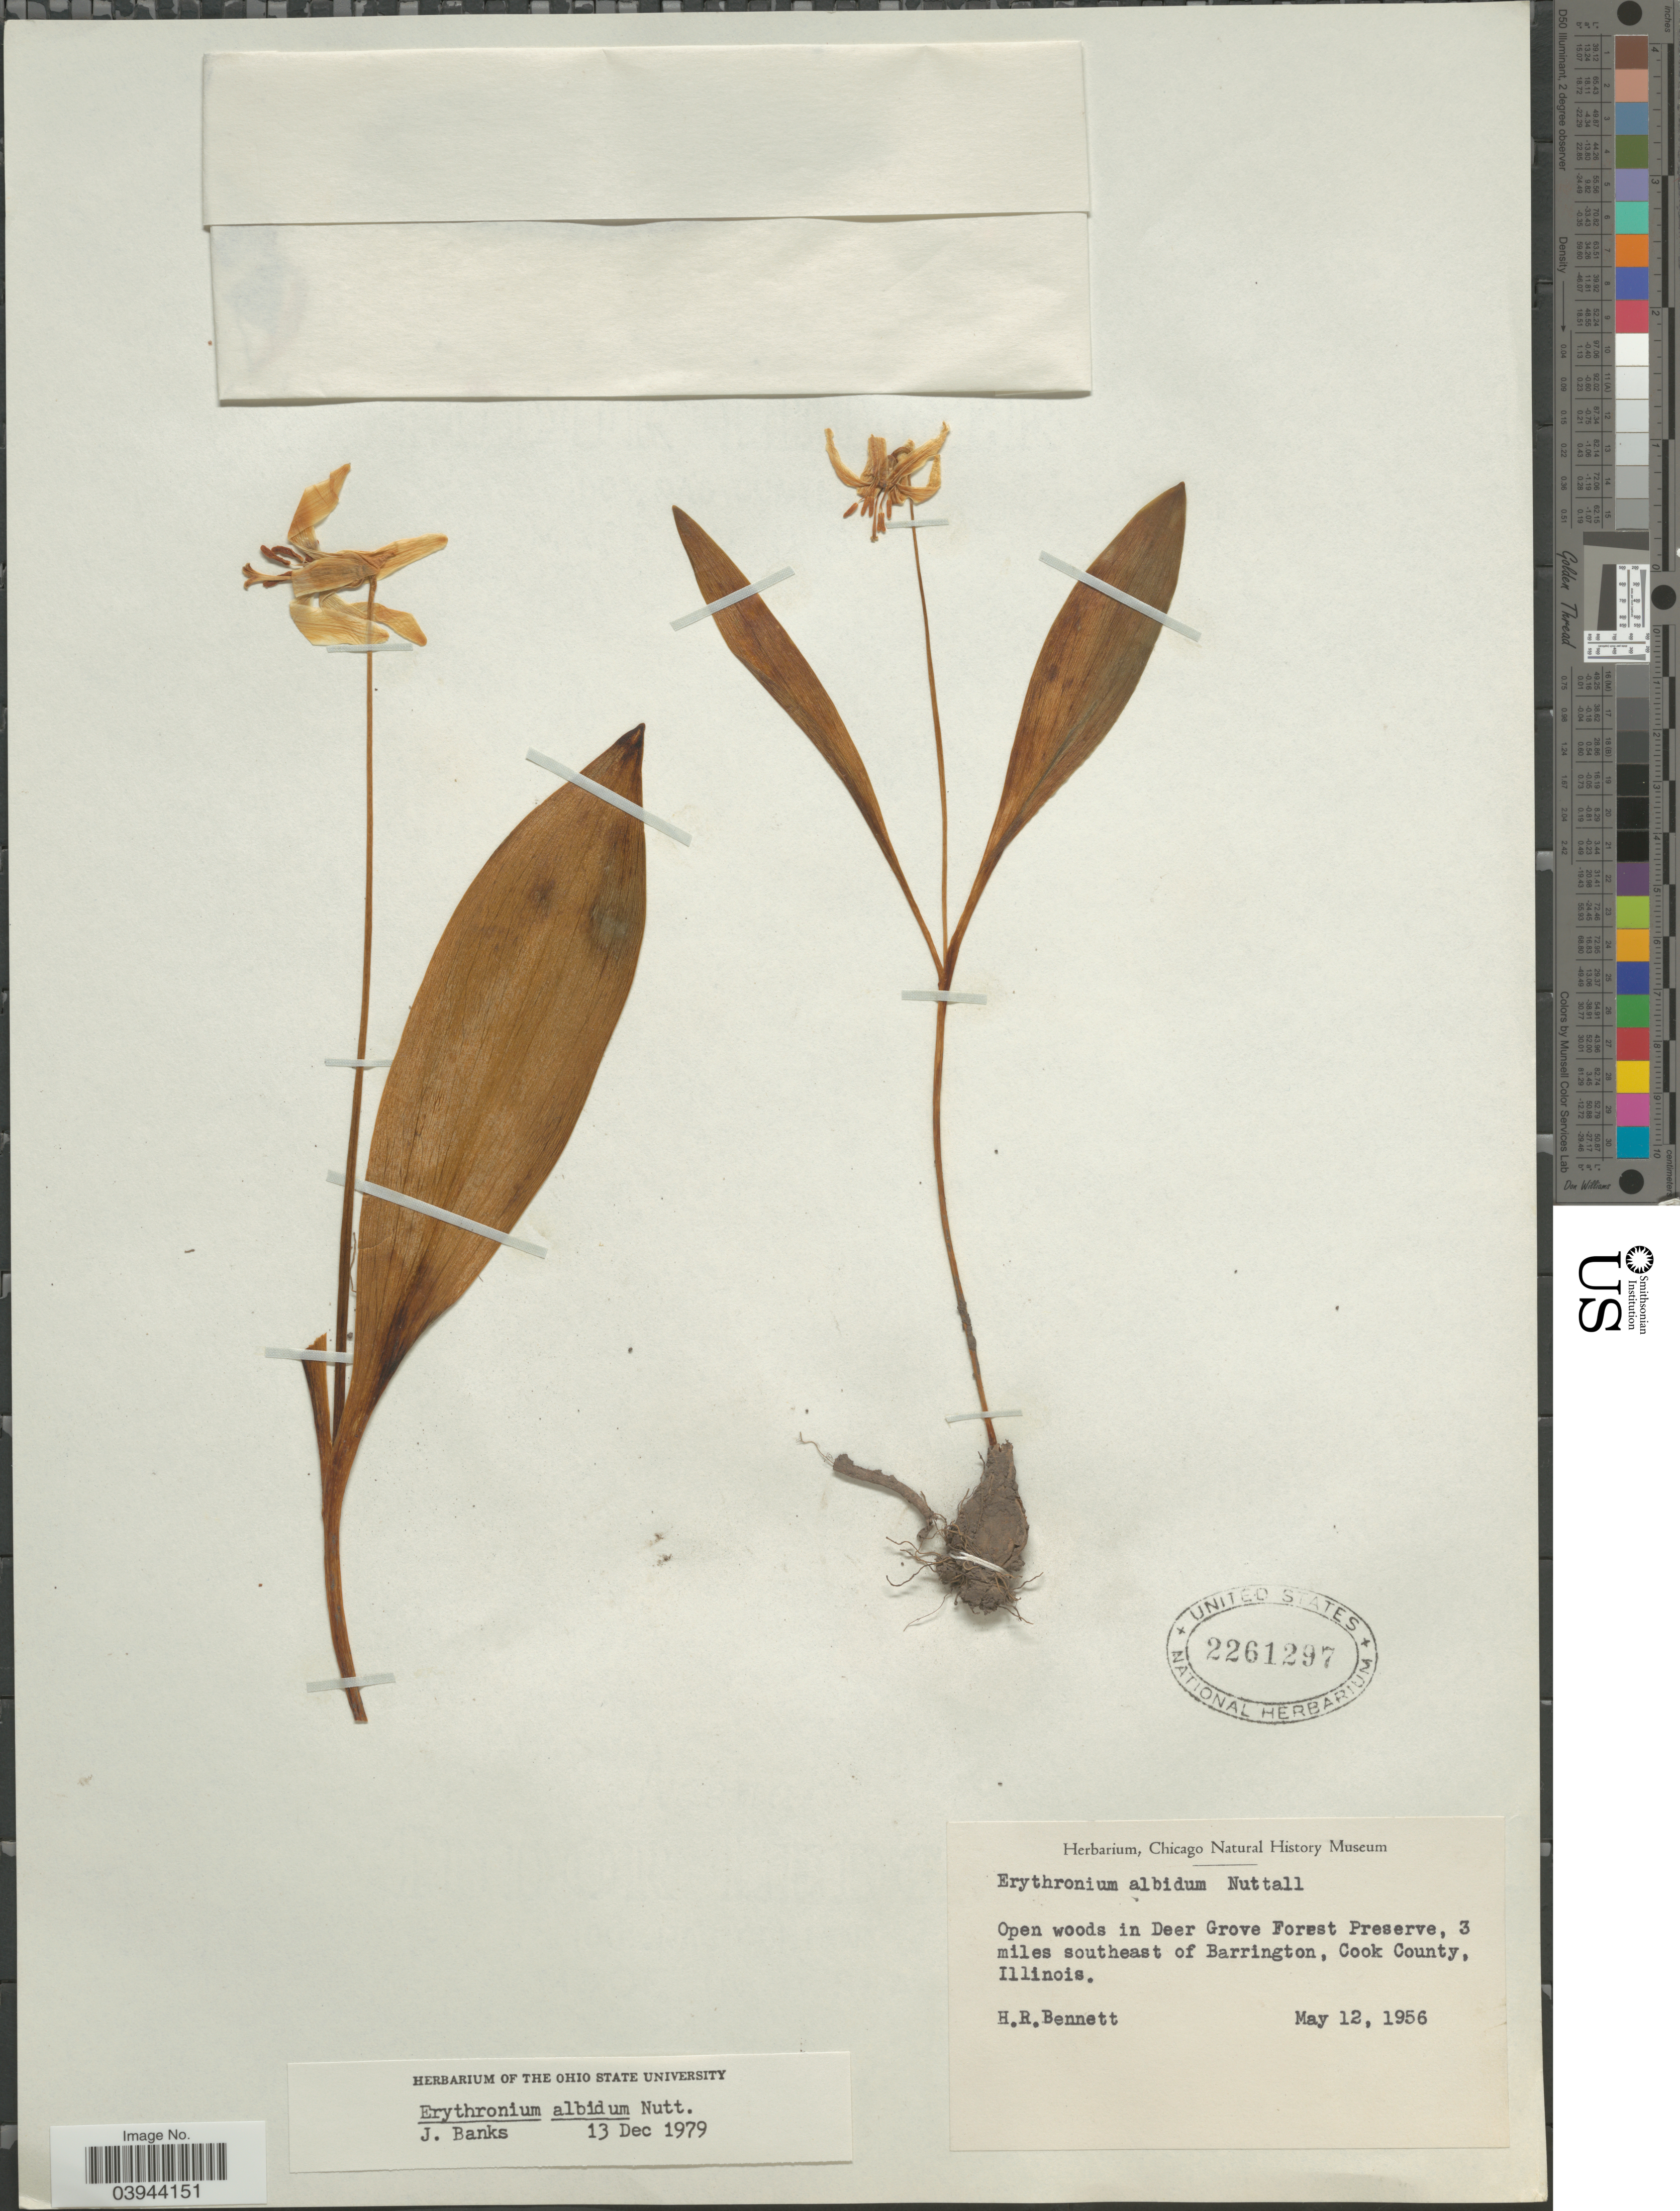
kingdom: Plantae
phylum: Tracheophyta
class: Liliopsida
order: Liliales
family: Liliaceae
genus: Erythronium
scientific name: Erythronium albidum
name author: Nutt.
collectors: H. R. Bennett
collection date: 1956-05-12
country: United States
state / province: Illinois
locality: Open woods in Deer Grove Forest Preserve, 3 miles southeast of Barrington, Cook County.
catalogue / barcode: US 2261297